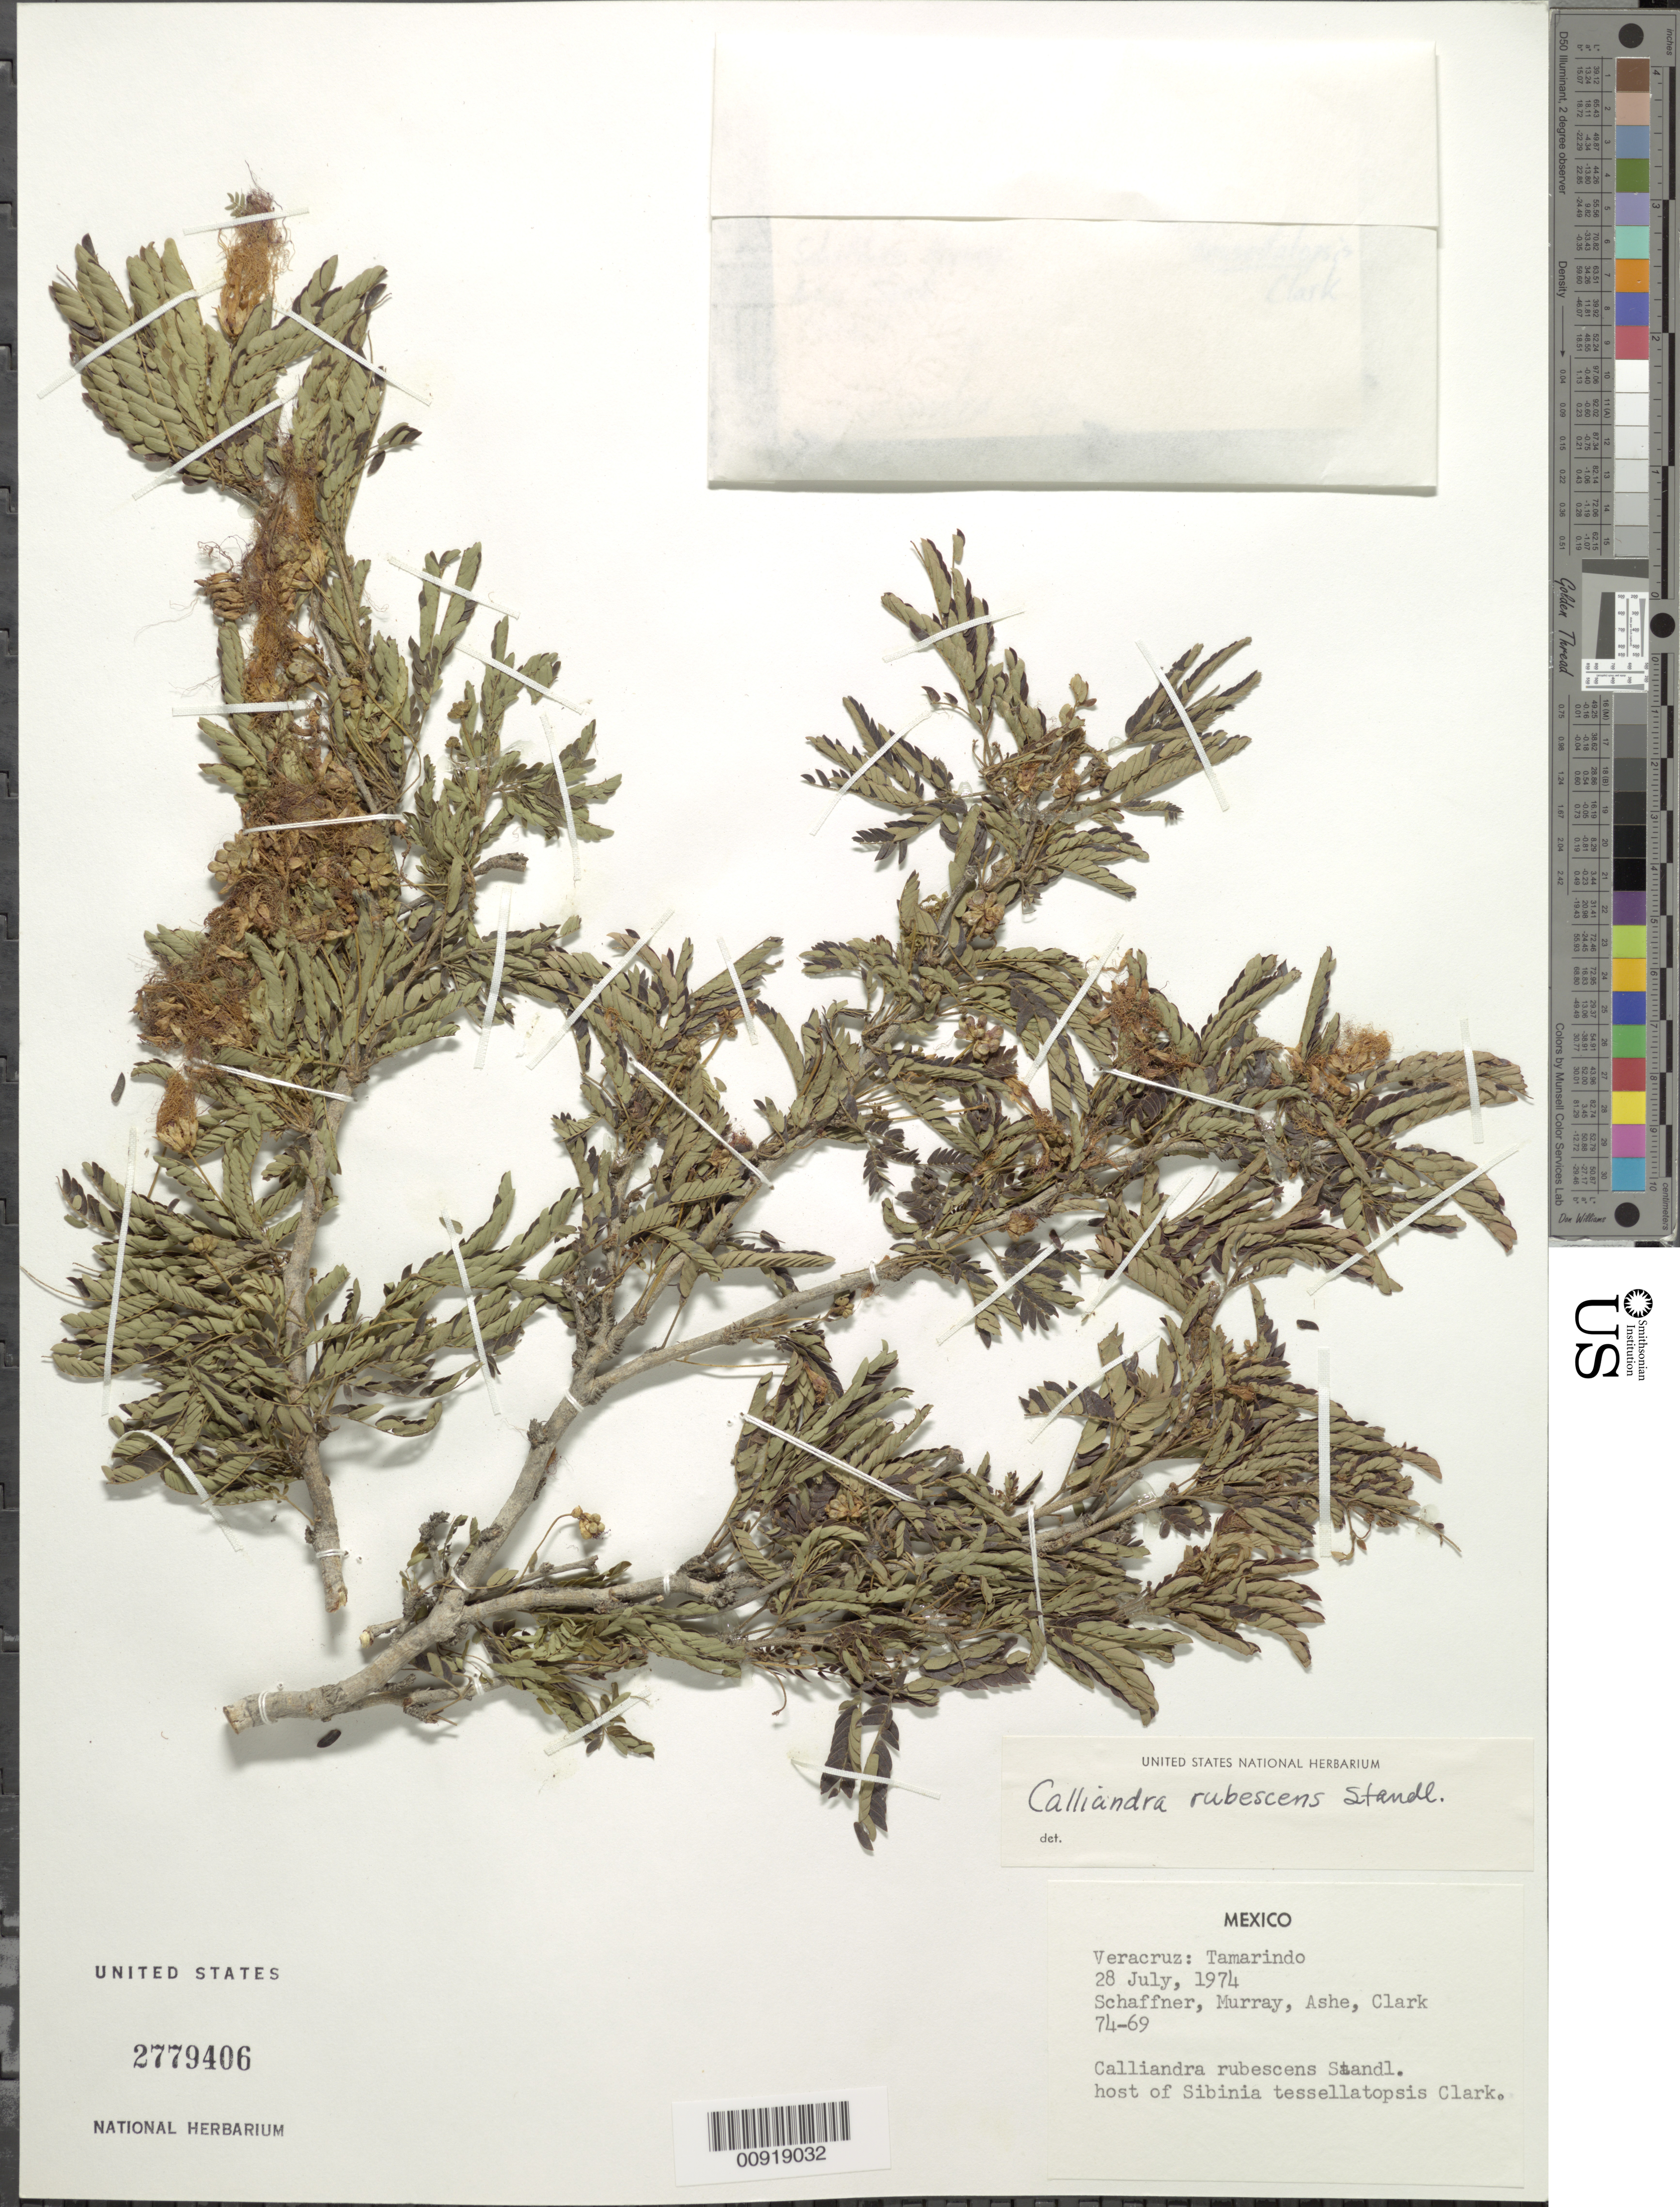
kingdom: Plantae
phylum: Tracheophyta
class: Magnoliopsida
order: Fabales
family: Fabaceae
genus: Calliandra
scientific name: Calliandra rubescens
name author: (M. Martens) Standl.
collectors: -. Schaffner, Murray, --, -- Ashe & -- Clark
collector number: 74-69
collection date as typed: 28 Jul 1974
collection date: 1974-07-28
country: Mexico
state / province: Veracruz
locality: Veracruz: Tamarindo.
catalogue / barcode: US 2779406